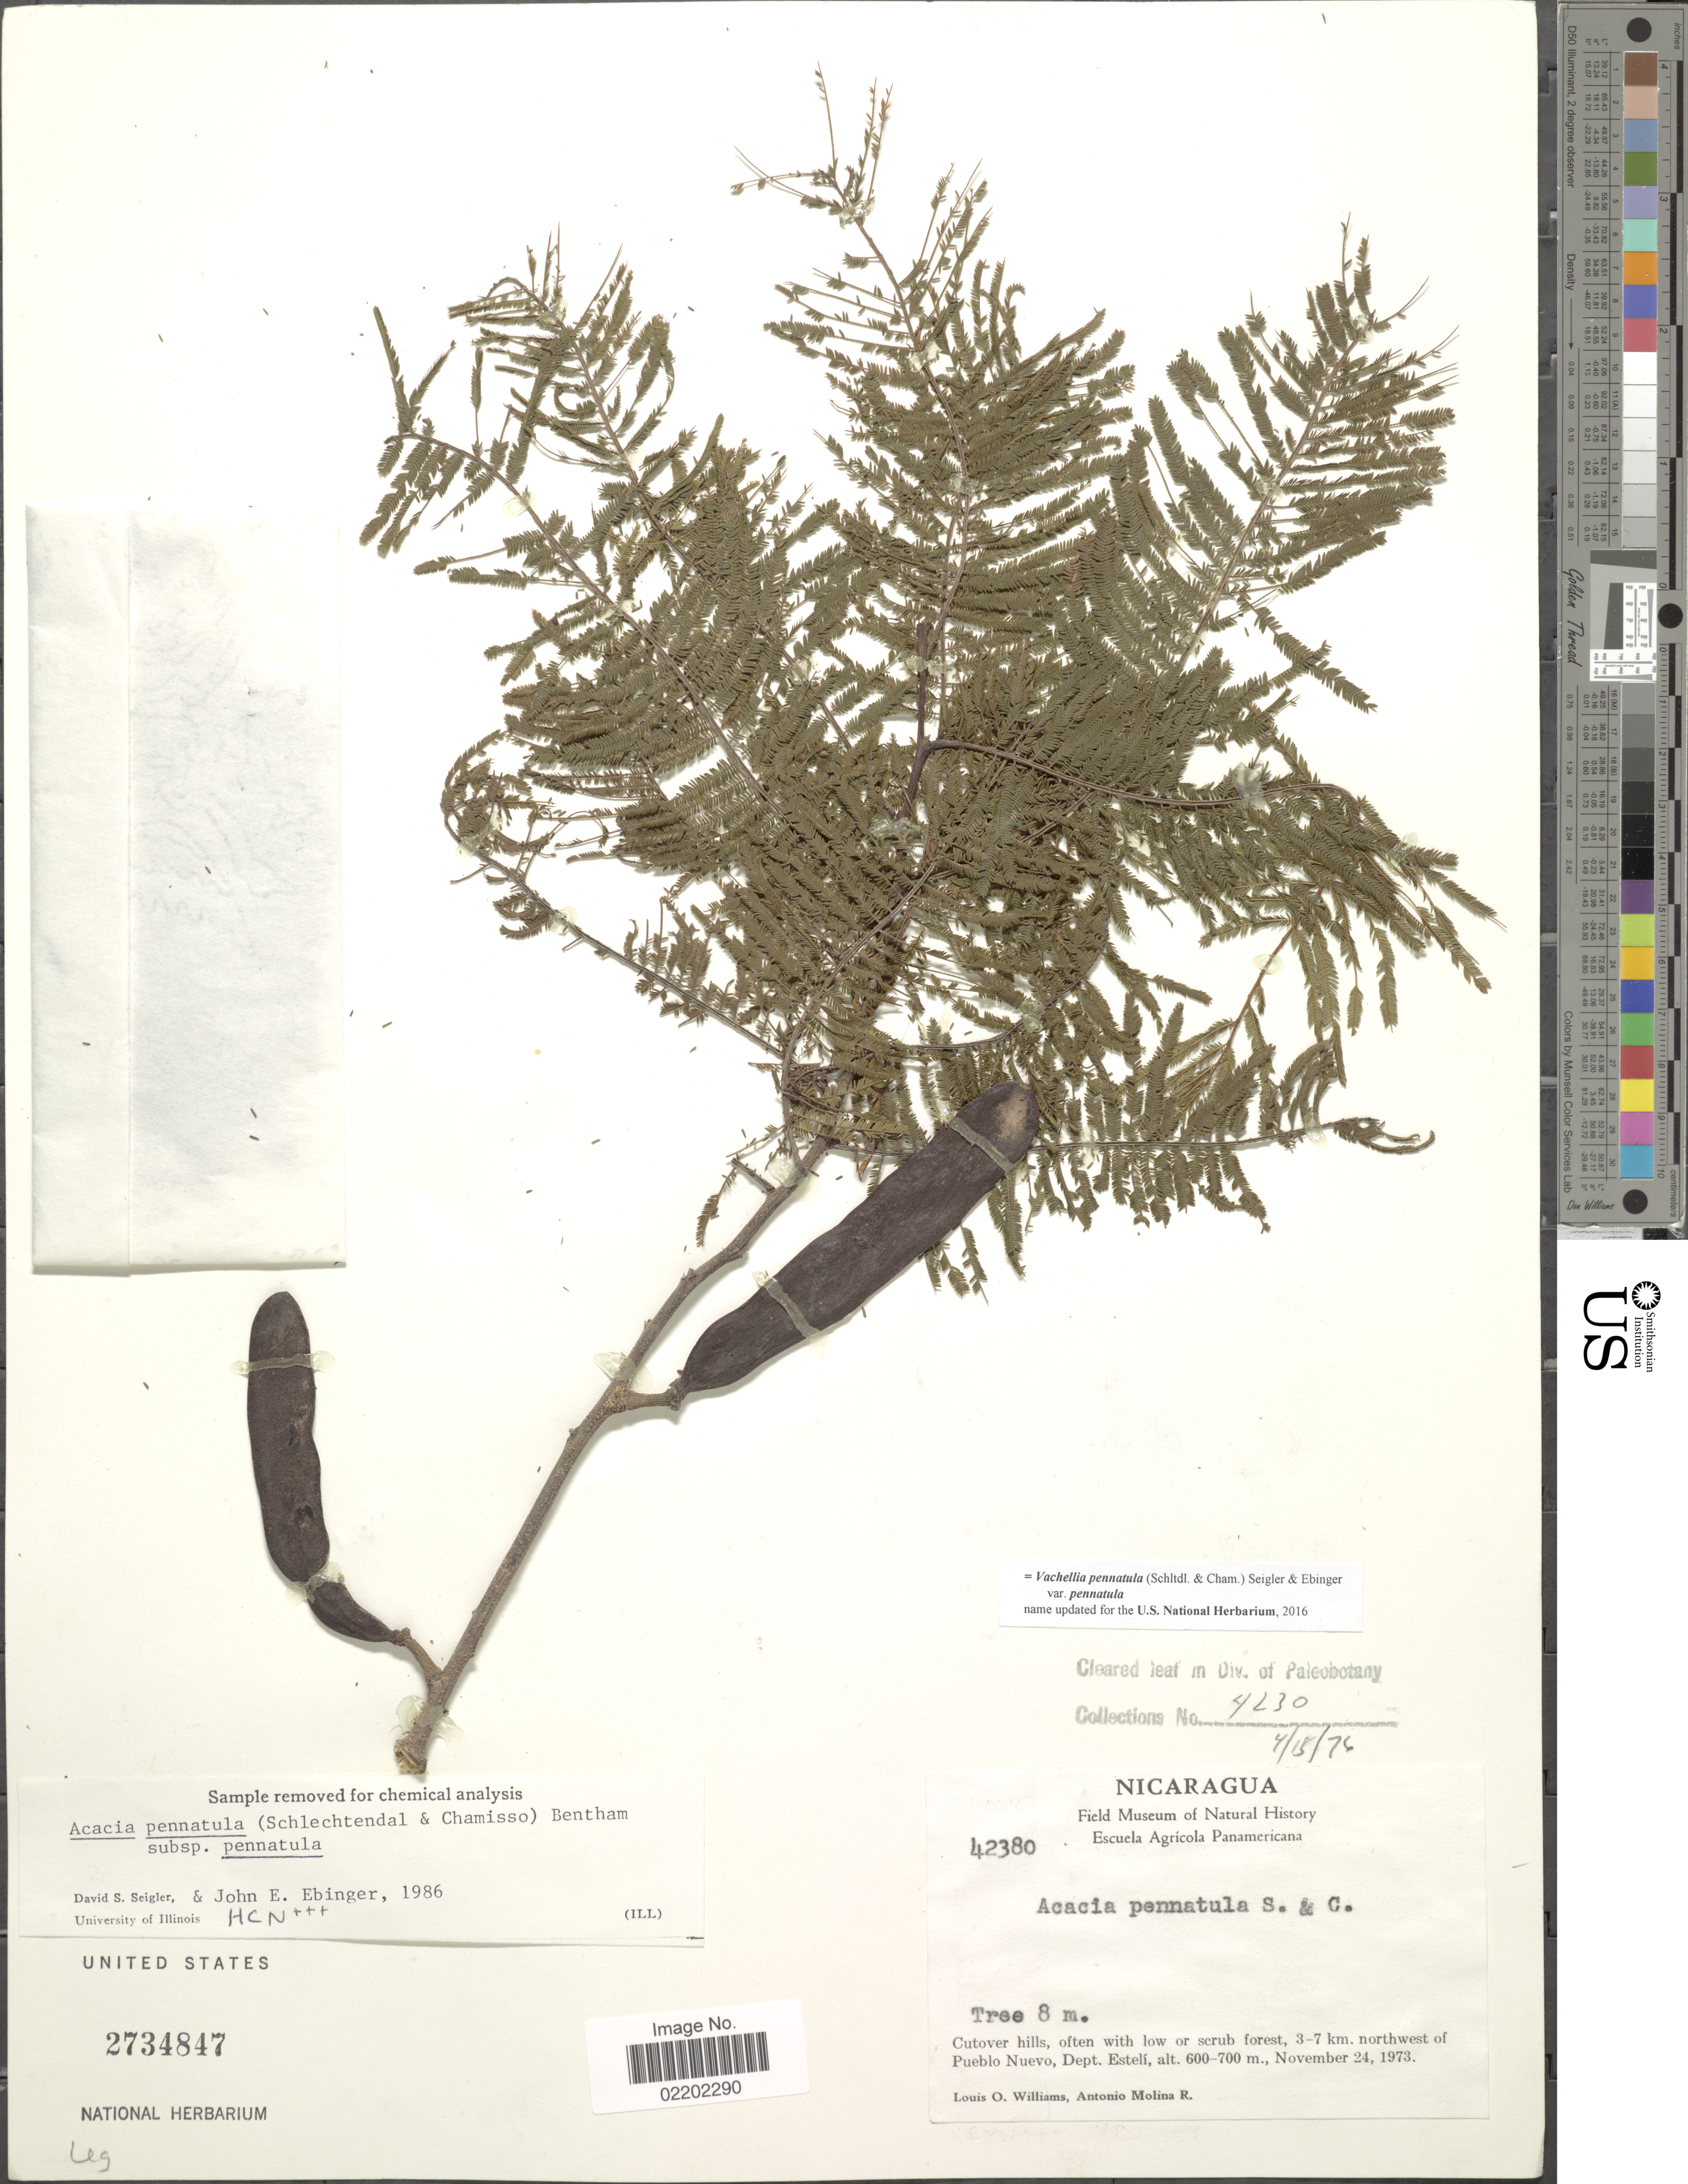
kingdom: Plantae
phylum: Tracheophyta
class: Magnoliopsida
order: Fabales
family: Fabaceae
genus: Vachellia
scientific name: Vachellia pennatula var. pennatula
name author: (Schltdl. & Cham.) Seigler & Ebinger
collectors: L. O. Williams & A. Molina R.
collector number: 42380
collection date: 1973-11-24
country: Nicaragua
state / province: Esteli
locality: Cutover hills, often low or scrub forest, 3-7 km northwest of Pueblo Nuevo, Dept Estelí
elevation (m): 600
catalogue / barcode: US 2734847